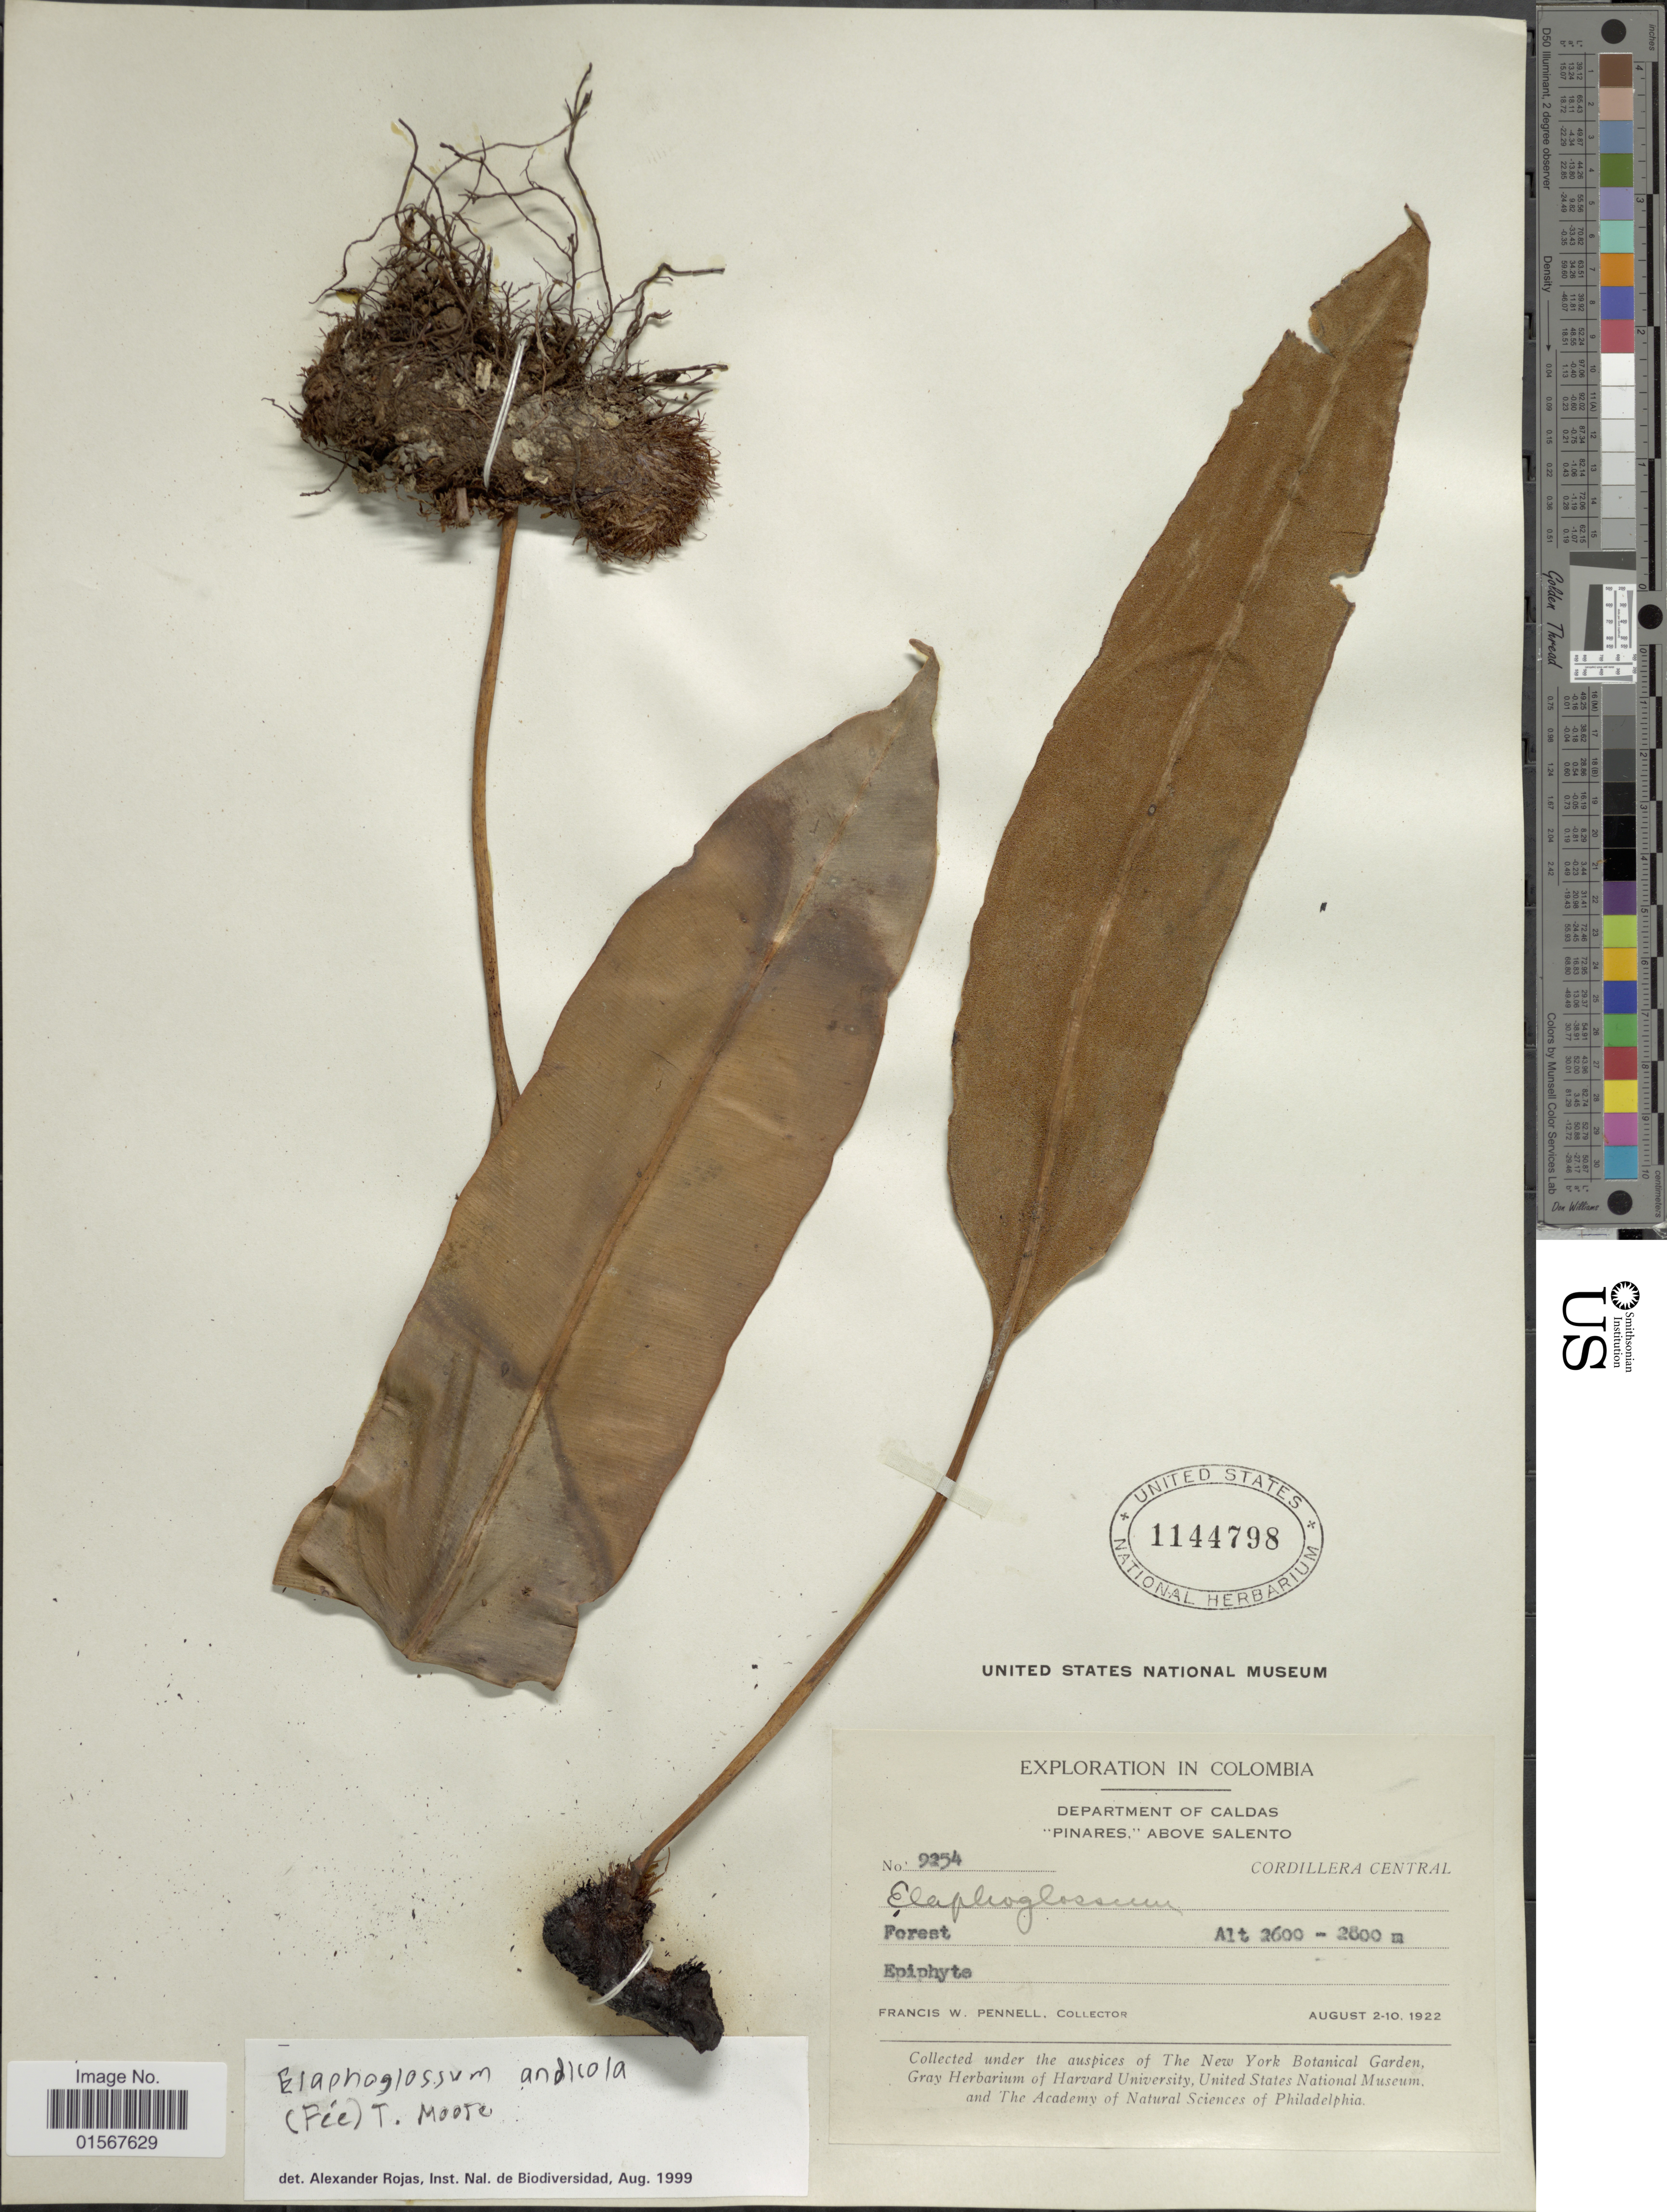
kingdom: Plantae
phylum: Tracheophyta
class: Polypodiopsida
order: Polypodiales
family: Dryopteridaceae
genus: Elaphoglossum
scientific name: Elaphoglossum sporadolepis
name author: (Kunze ex Kuhn) T. Moore ex C. Chr.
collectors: F. W. Pennell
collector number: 2254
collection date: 1922-08-02/1922-08-10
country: Colombia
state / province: Caldas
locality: Department of Caldas, "Pinares," above Salento, Cordillera Central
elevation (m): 2600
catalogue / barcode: US 1144798